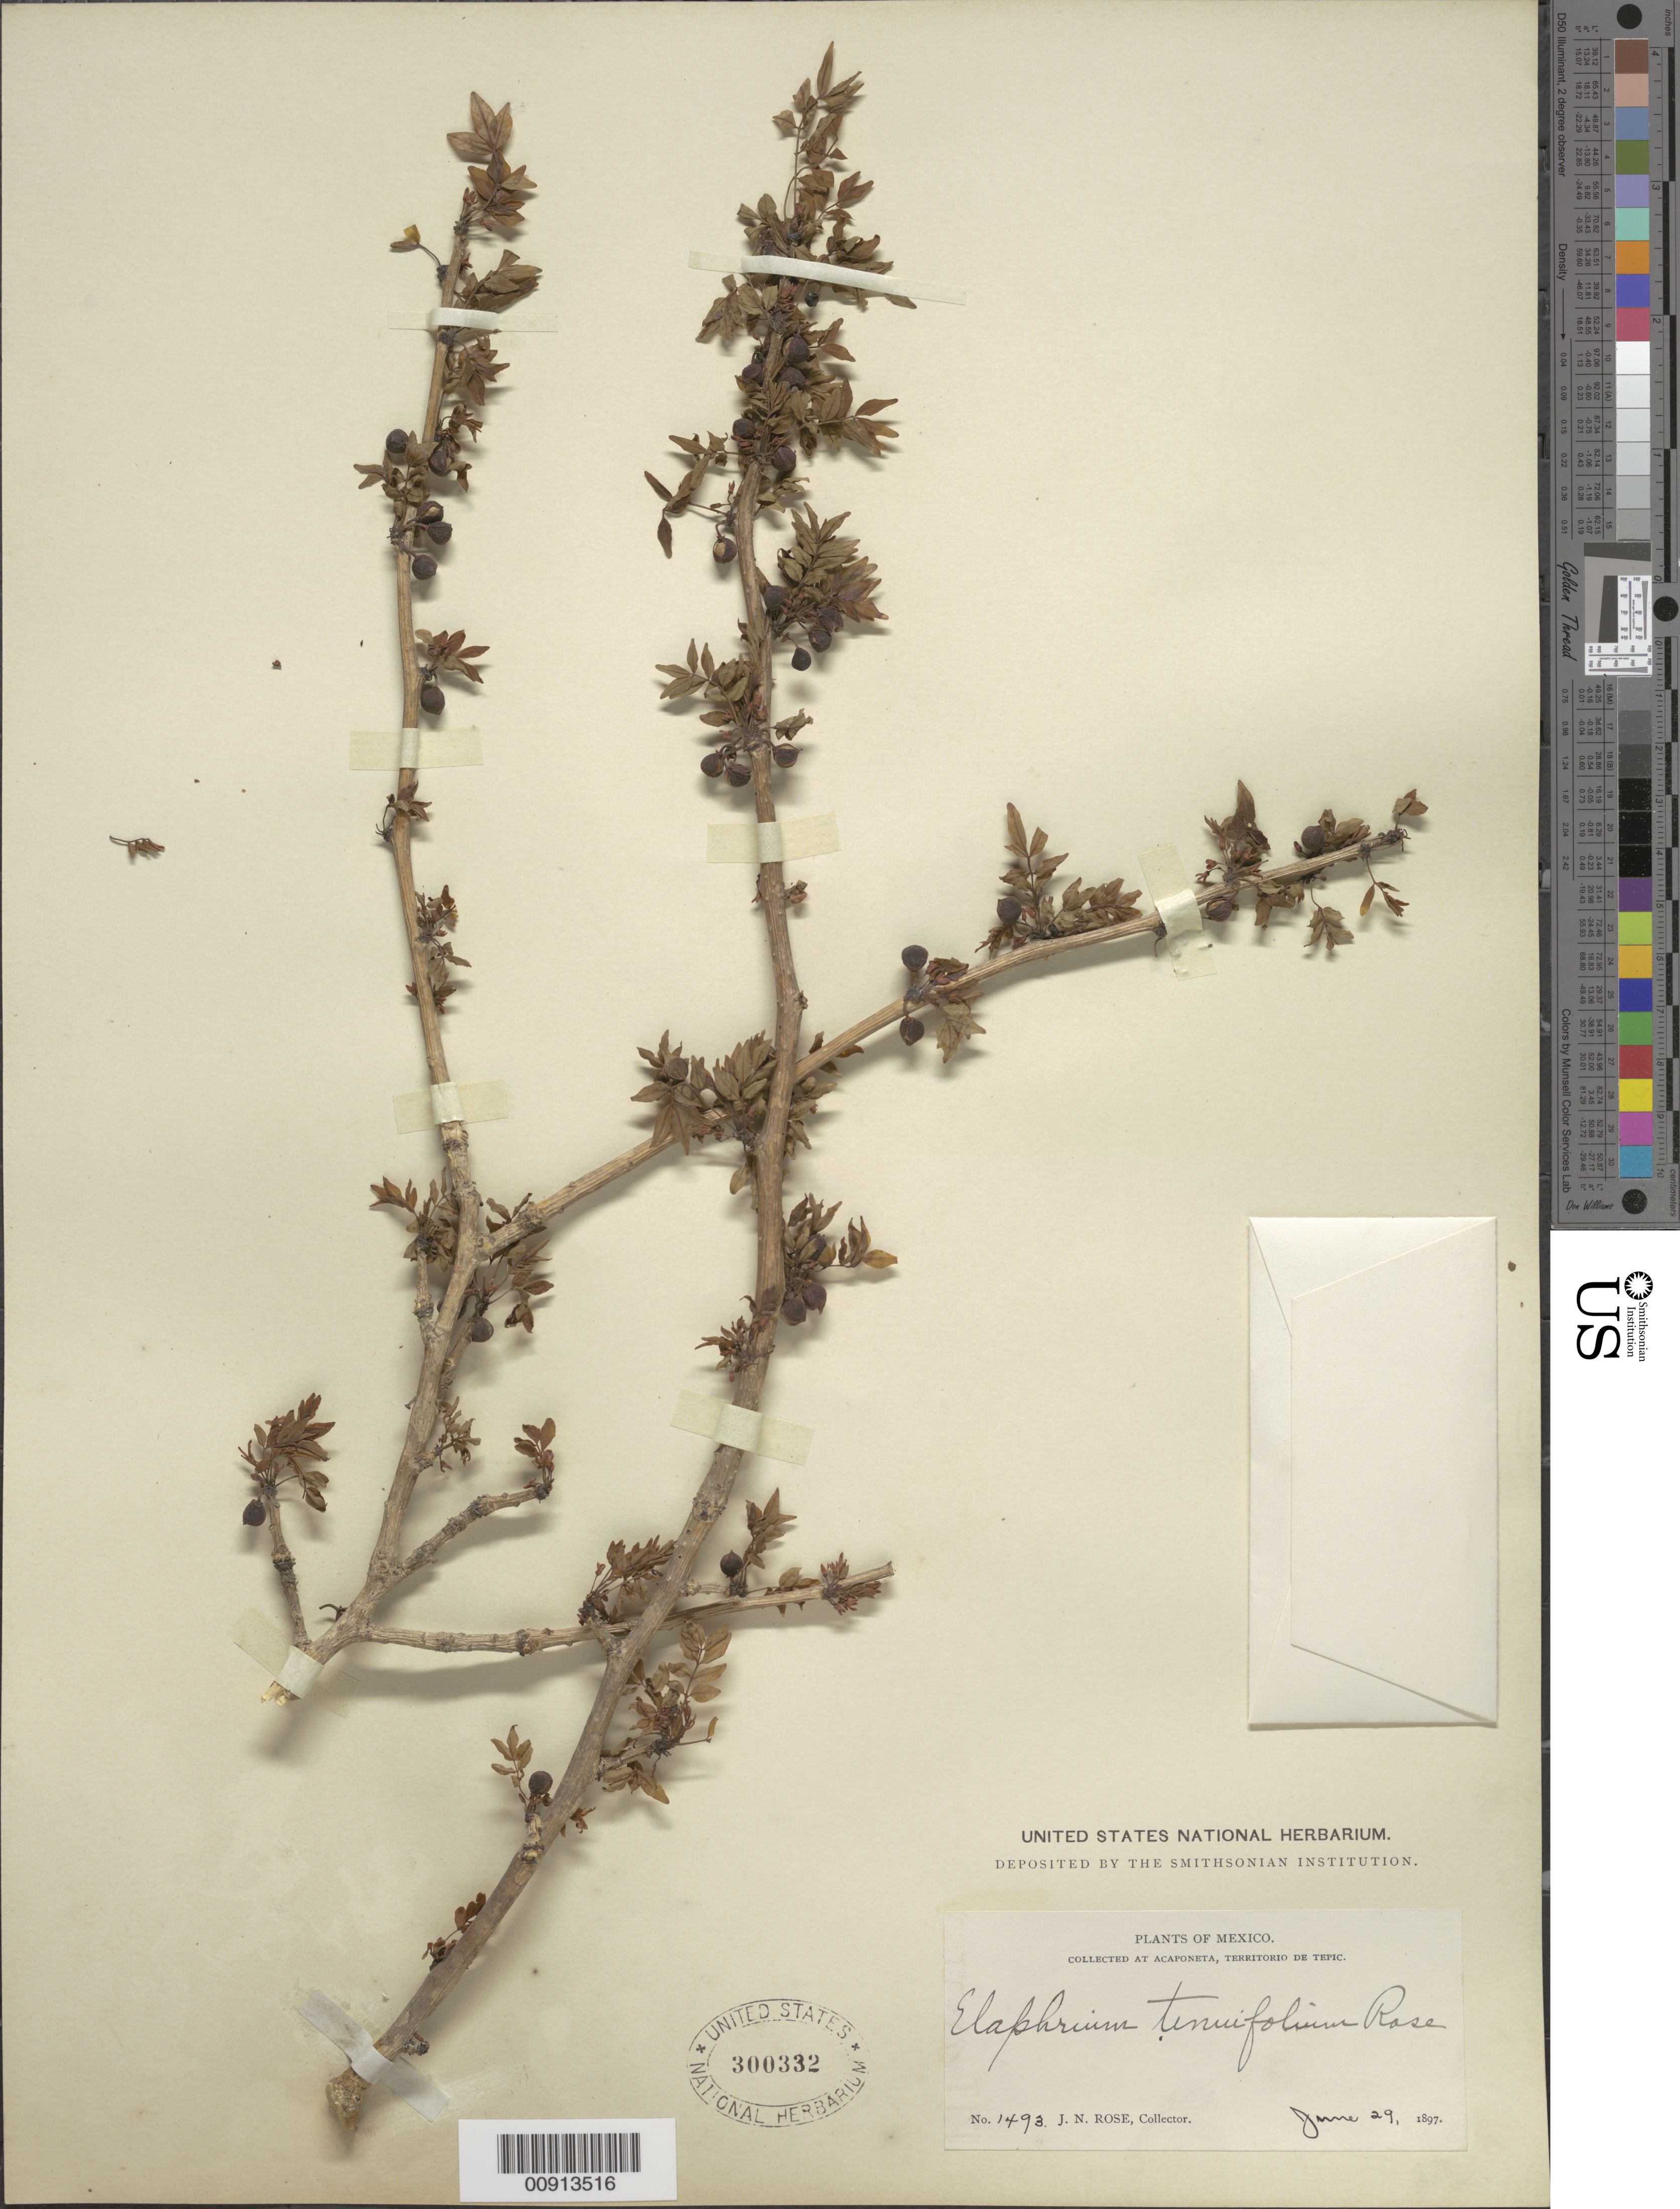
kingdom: Plantae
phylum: Tracheophyta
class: Magnoliopsida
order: Sapindales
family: Burseraceae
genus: Bursera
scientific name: Bursera fagaroides var. elongata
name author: (Kunth) Engl.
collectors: J. N. Rose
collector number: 1493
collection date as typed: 29 Jun 1897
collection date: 1897-06-29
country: Mexico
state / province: Nayarit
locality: Acaponeta, Territorio de Tepic.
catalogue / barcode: US 300332